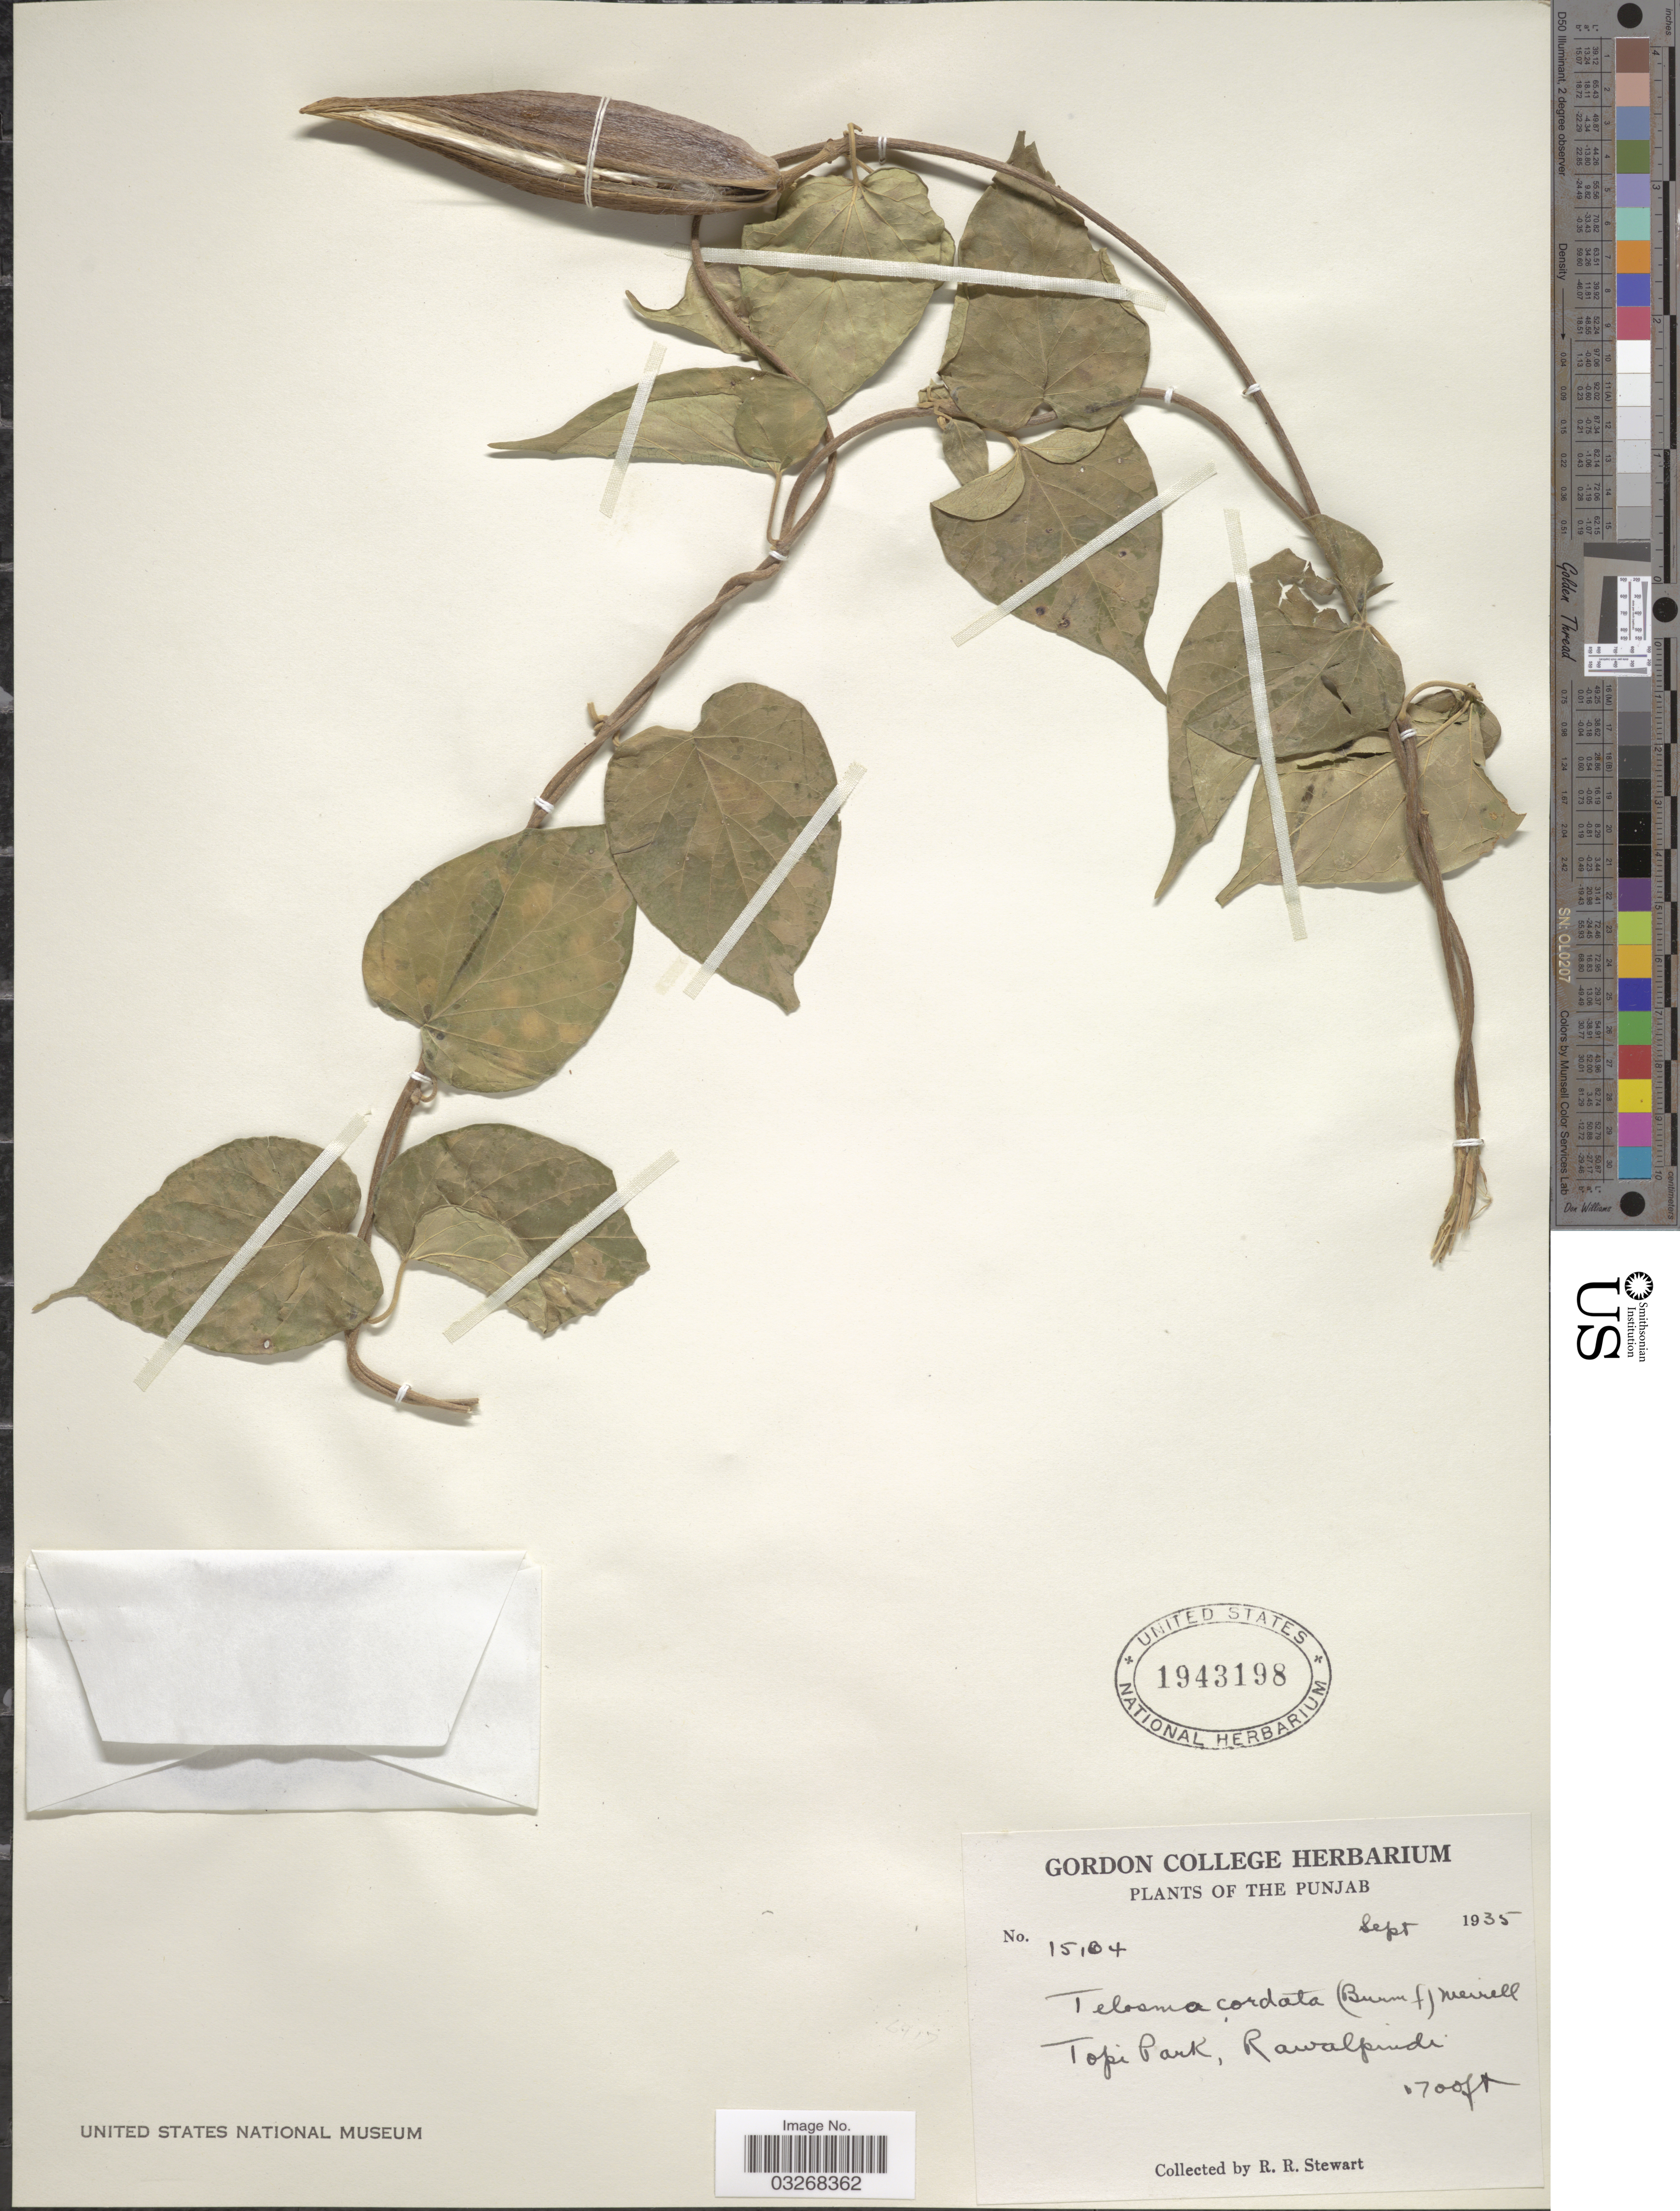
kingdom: Plantae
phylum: Tracheophyta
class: Magnoliopsida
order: Gentianales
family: Apocynaceae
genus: Telosma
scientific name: Telosma cordata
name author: (Burm. f.) Merr.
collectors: R. Stewart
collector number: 15104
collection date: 1935-09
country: Pakistan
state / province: Punjab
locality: Topi Park, Rawalpindi.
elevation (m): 518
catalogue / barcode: US 1943198